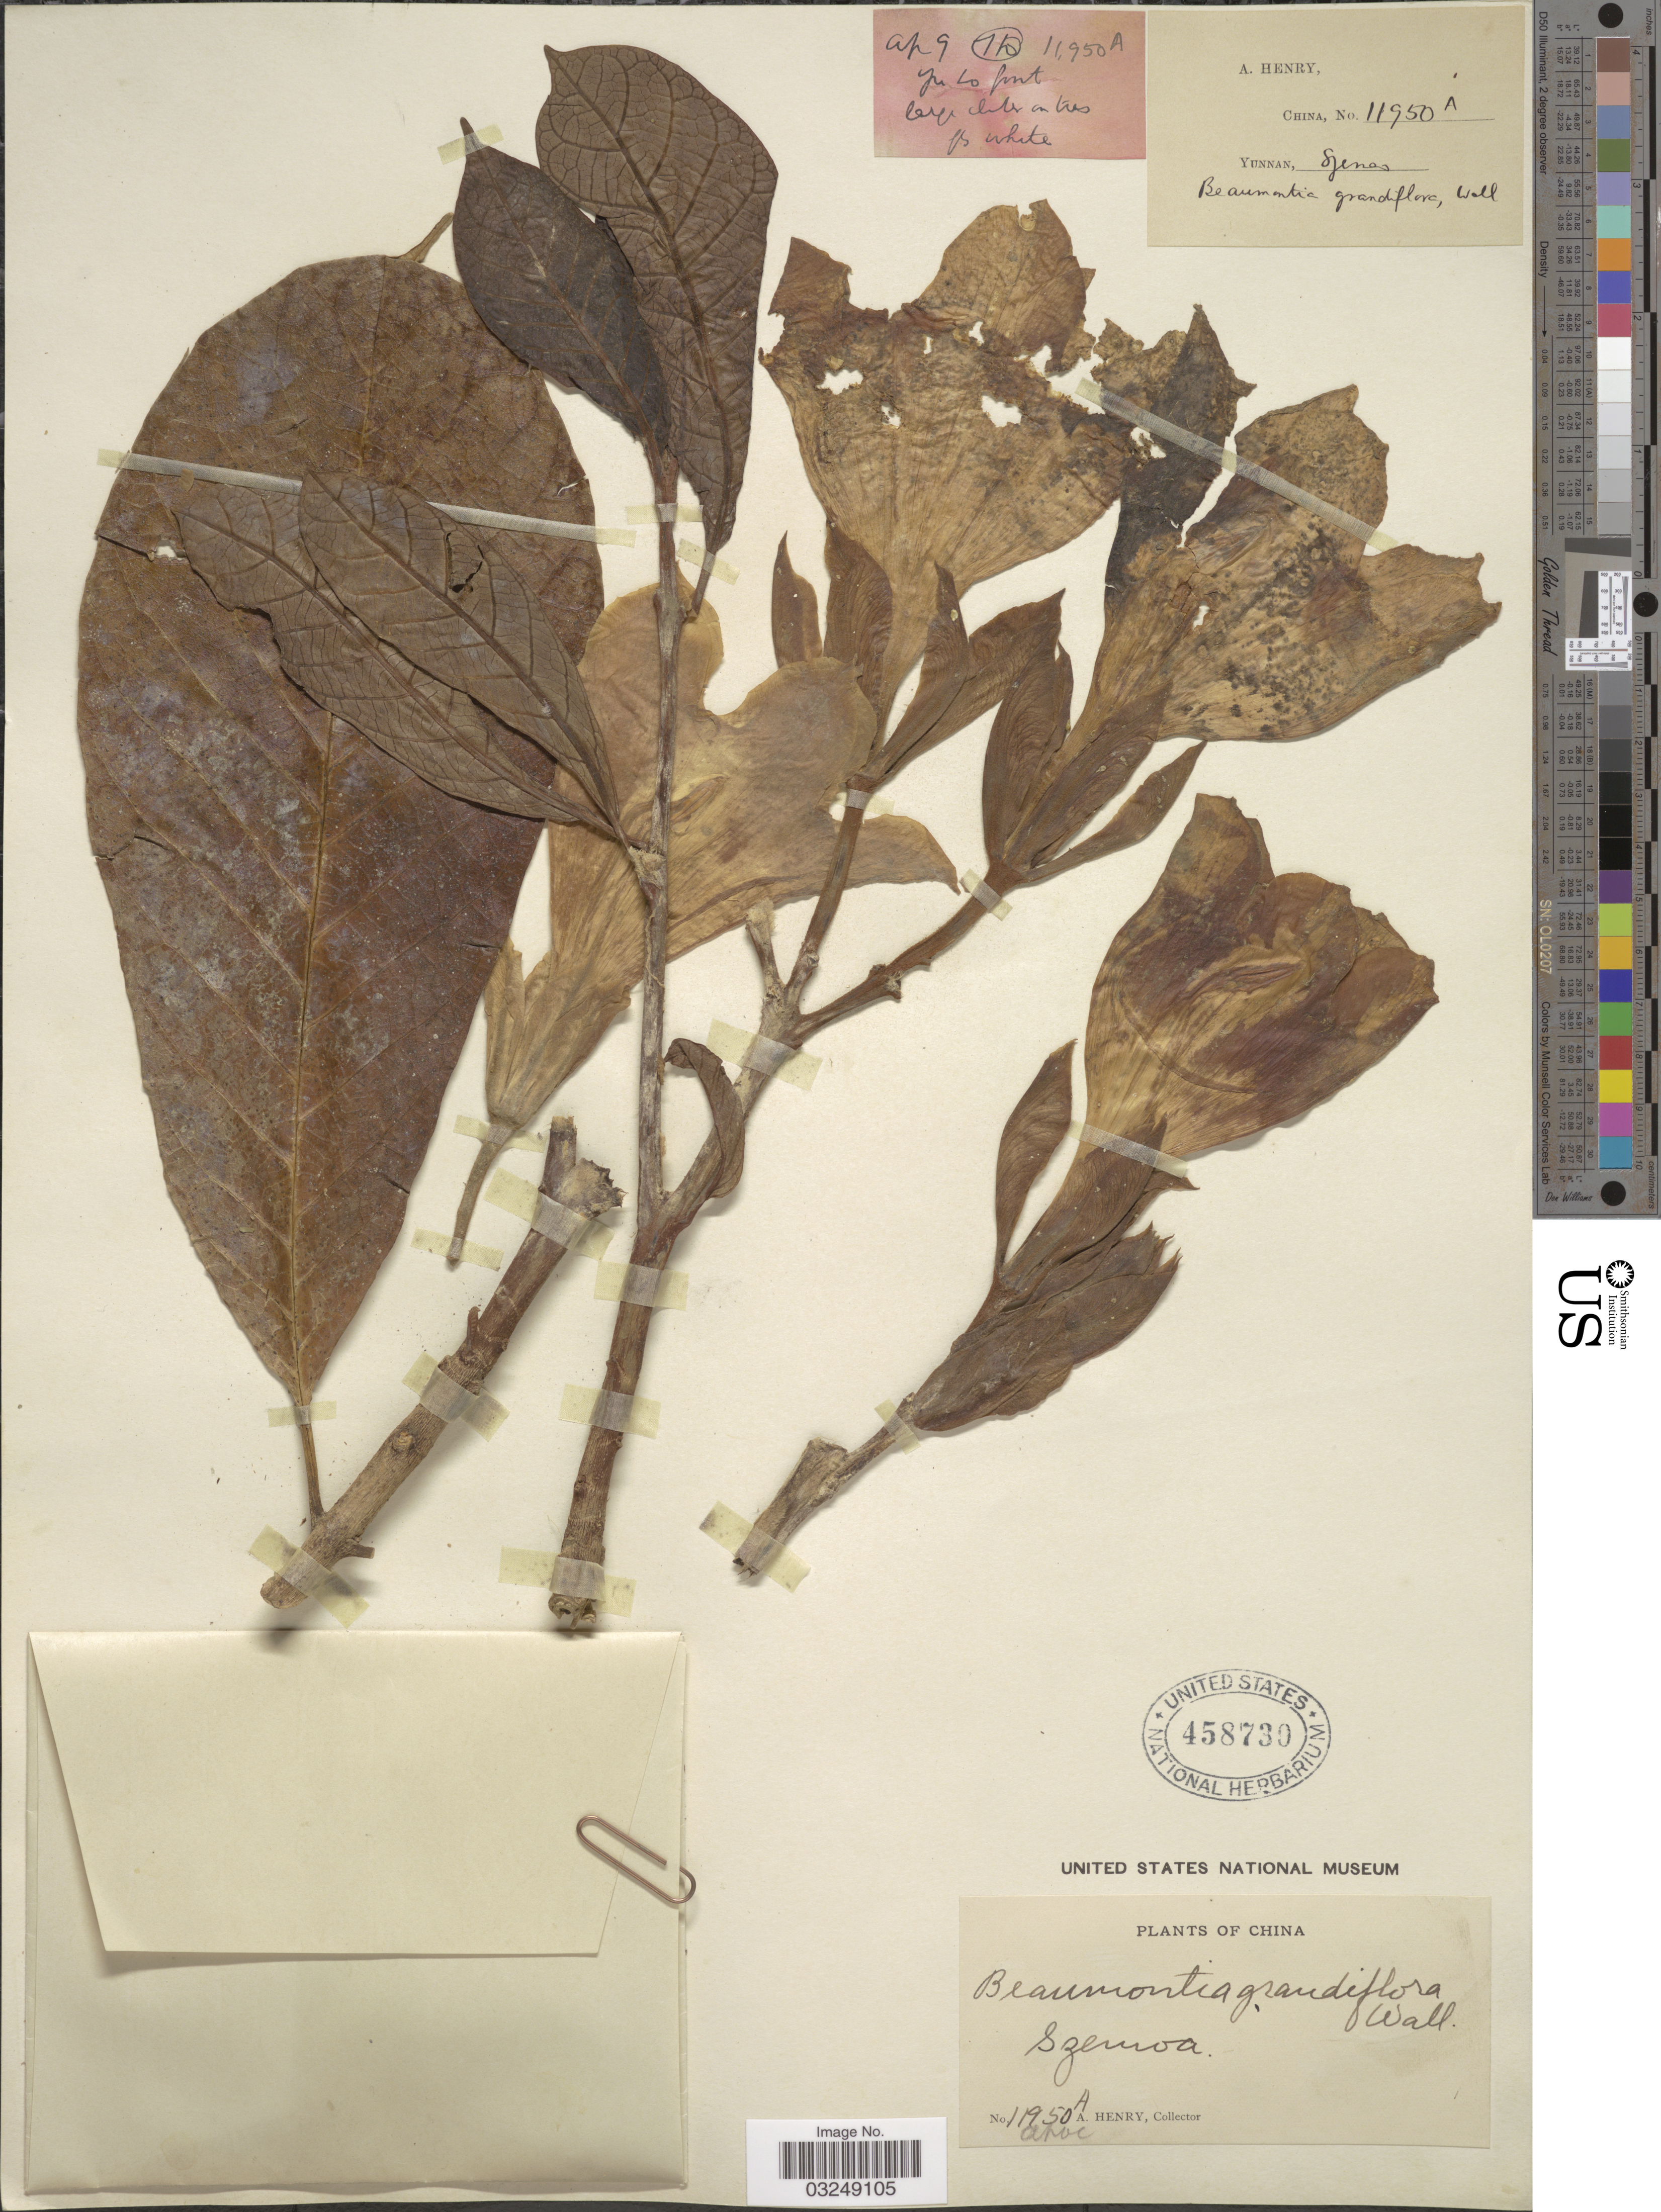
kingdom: Plantae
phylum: Tracheophyta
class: Magnoliopsida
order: Gentianales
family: Apocynaceae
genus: Beaumontia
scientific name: Beaumontia grandiflora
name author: Wall.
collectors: A. Henry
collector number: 11950 A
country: China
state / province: Yunnan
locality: Szemoa.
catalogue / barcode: US 458730